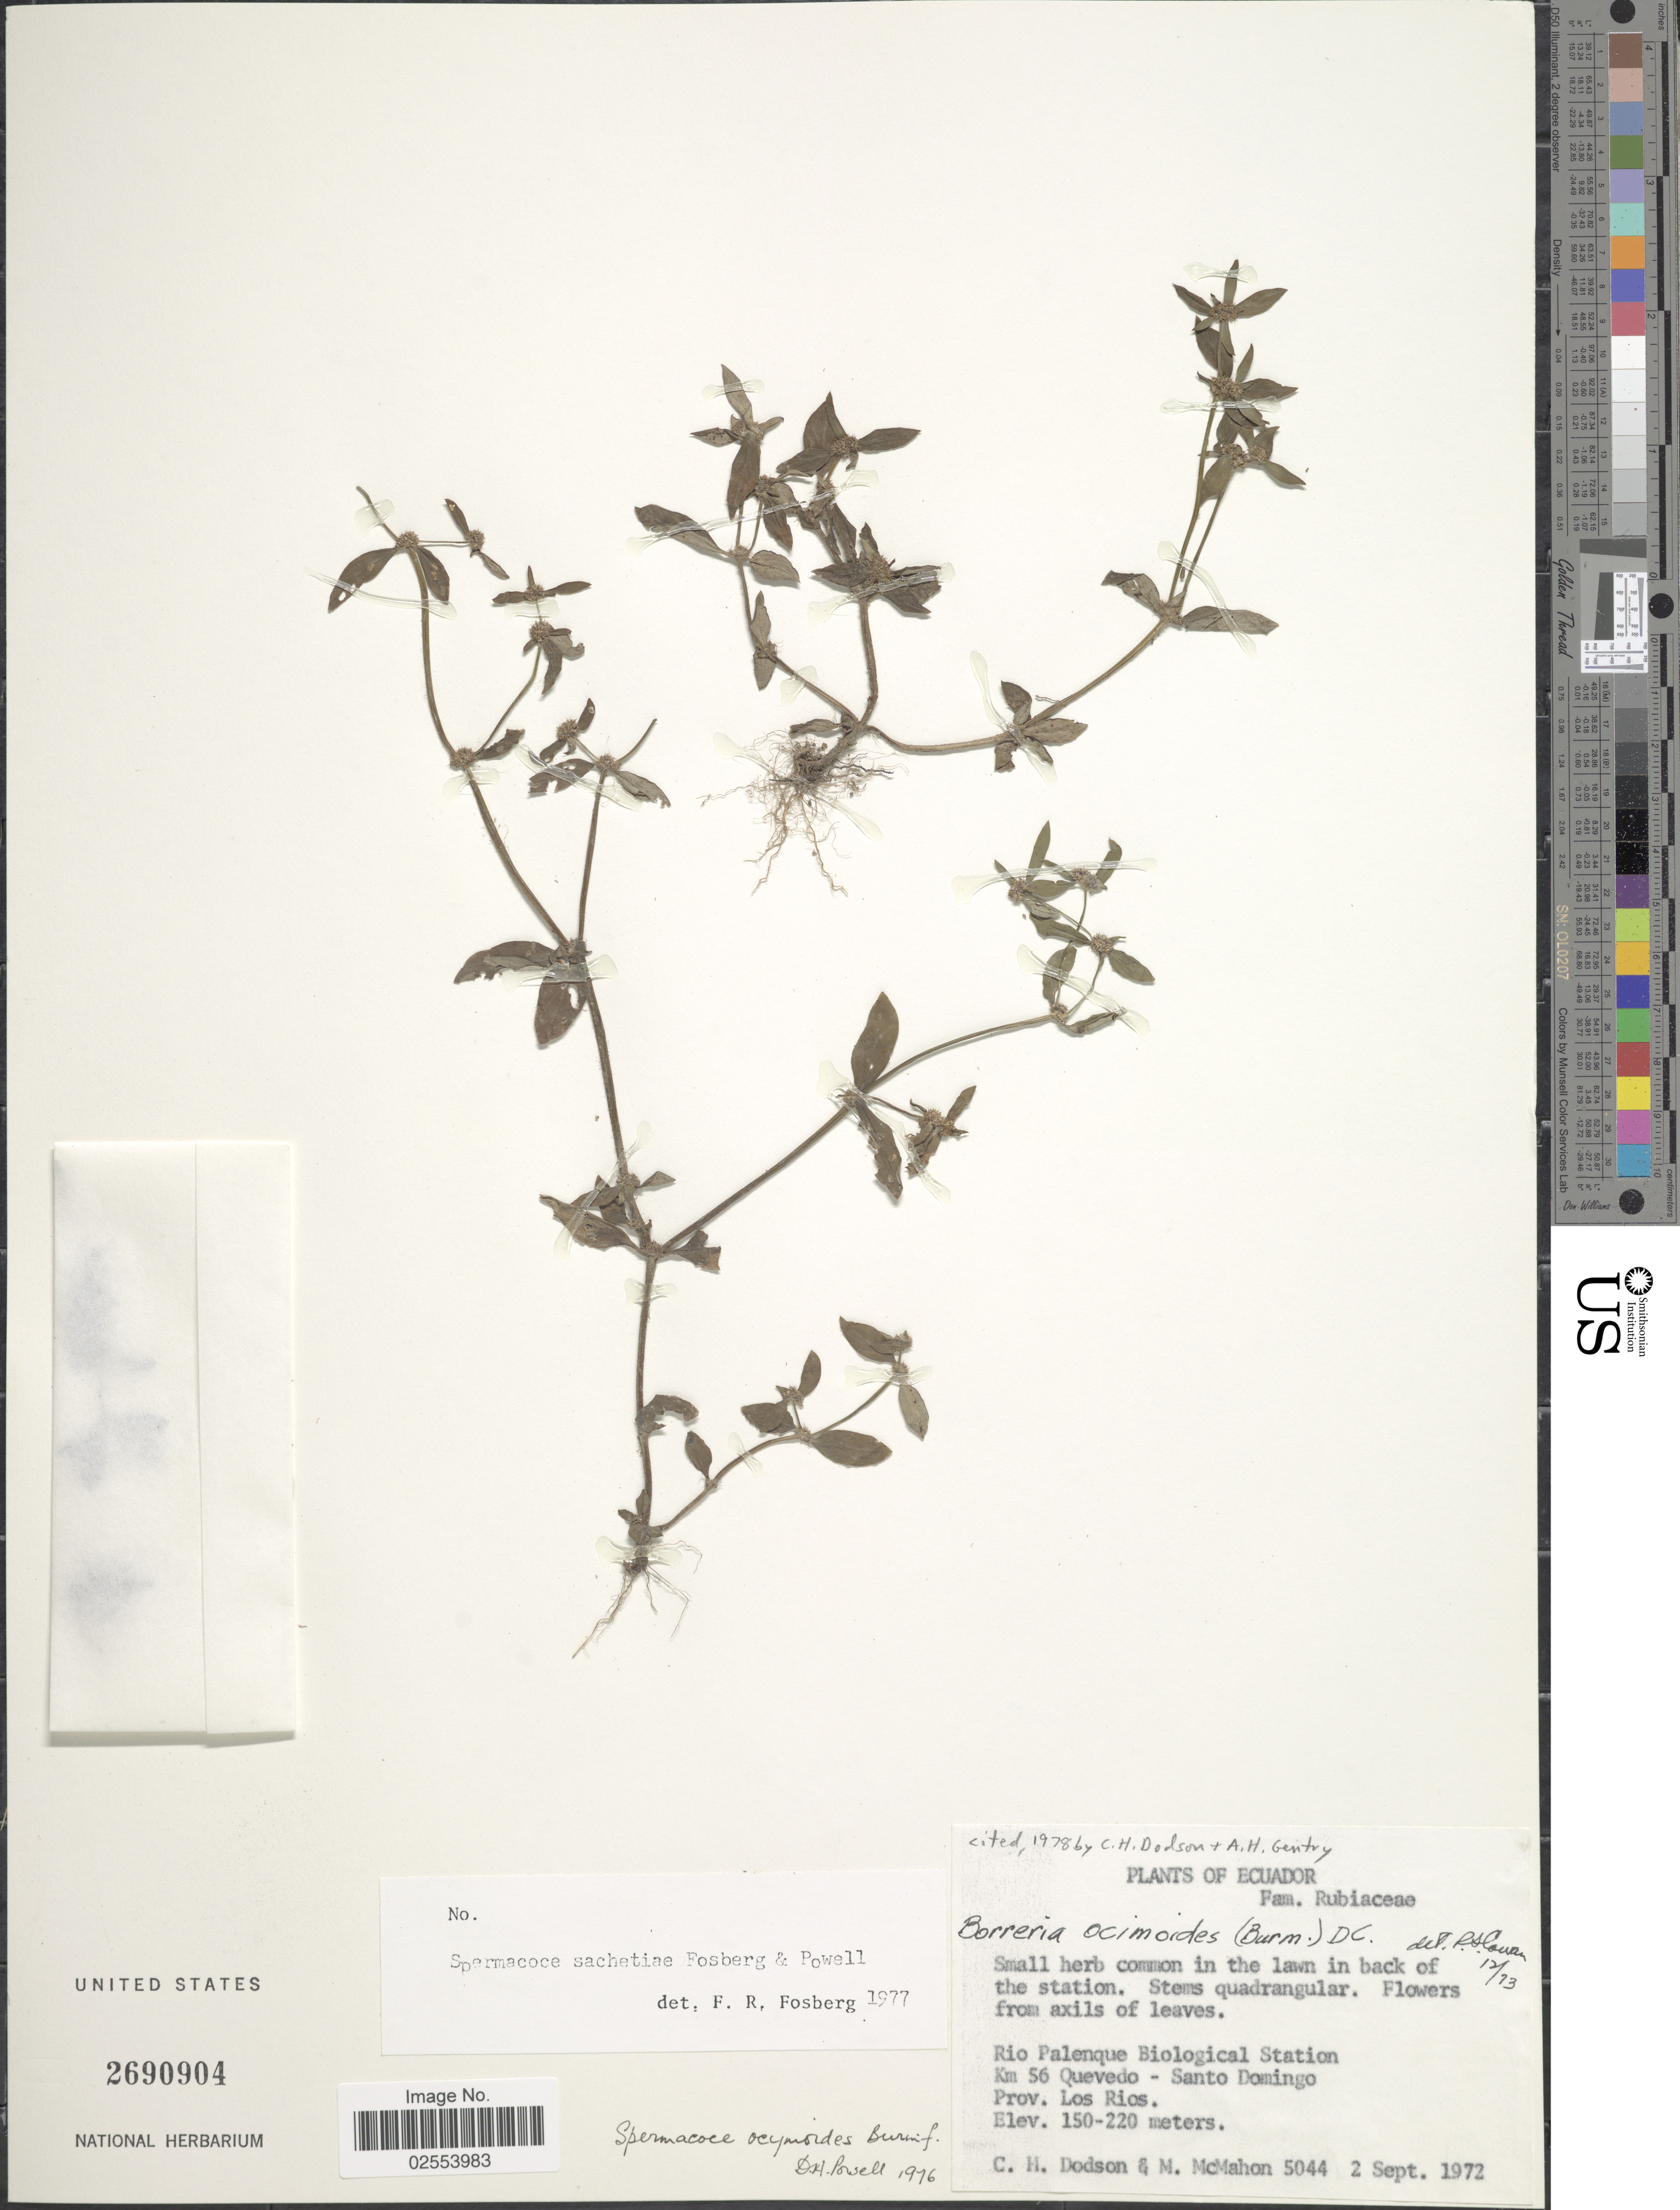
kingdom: Plantae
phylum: Tracheophyta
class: Magnoliopsida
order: Gentianales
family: Rubiaceae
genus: Borreria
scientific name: Borreria ocymoides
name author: (Burm. f.) DC.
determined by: Kirkbride, J. H., Jr.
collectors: C. H. Dodson & M. McMahon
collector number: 5044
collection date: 1972-09-02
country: Ecuador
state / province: Los Ríos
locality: Rio Palenque Biological Station, Km 56 Quevedo-Santo Domingo.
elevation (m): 150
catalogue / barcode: US 2690904